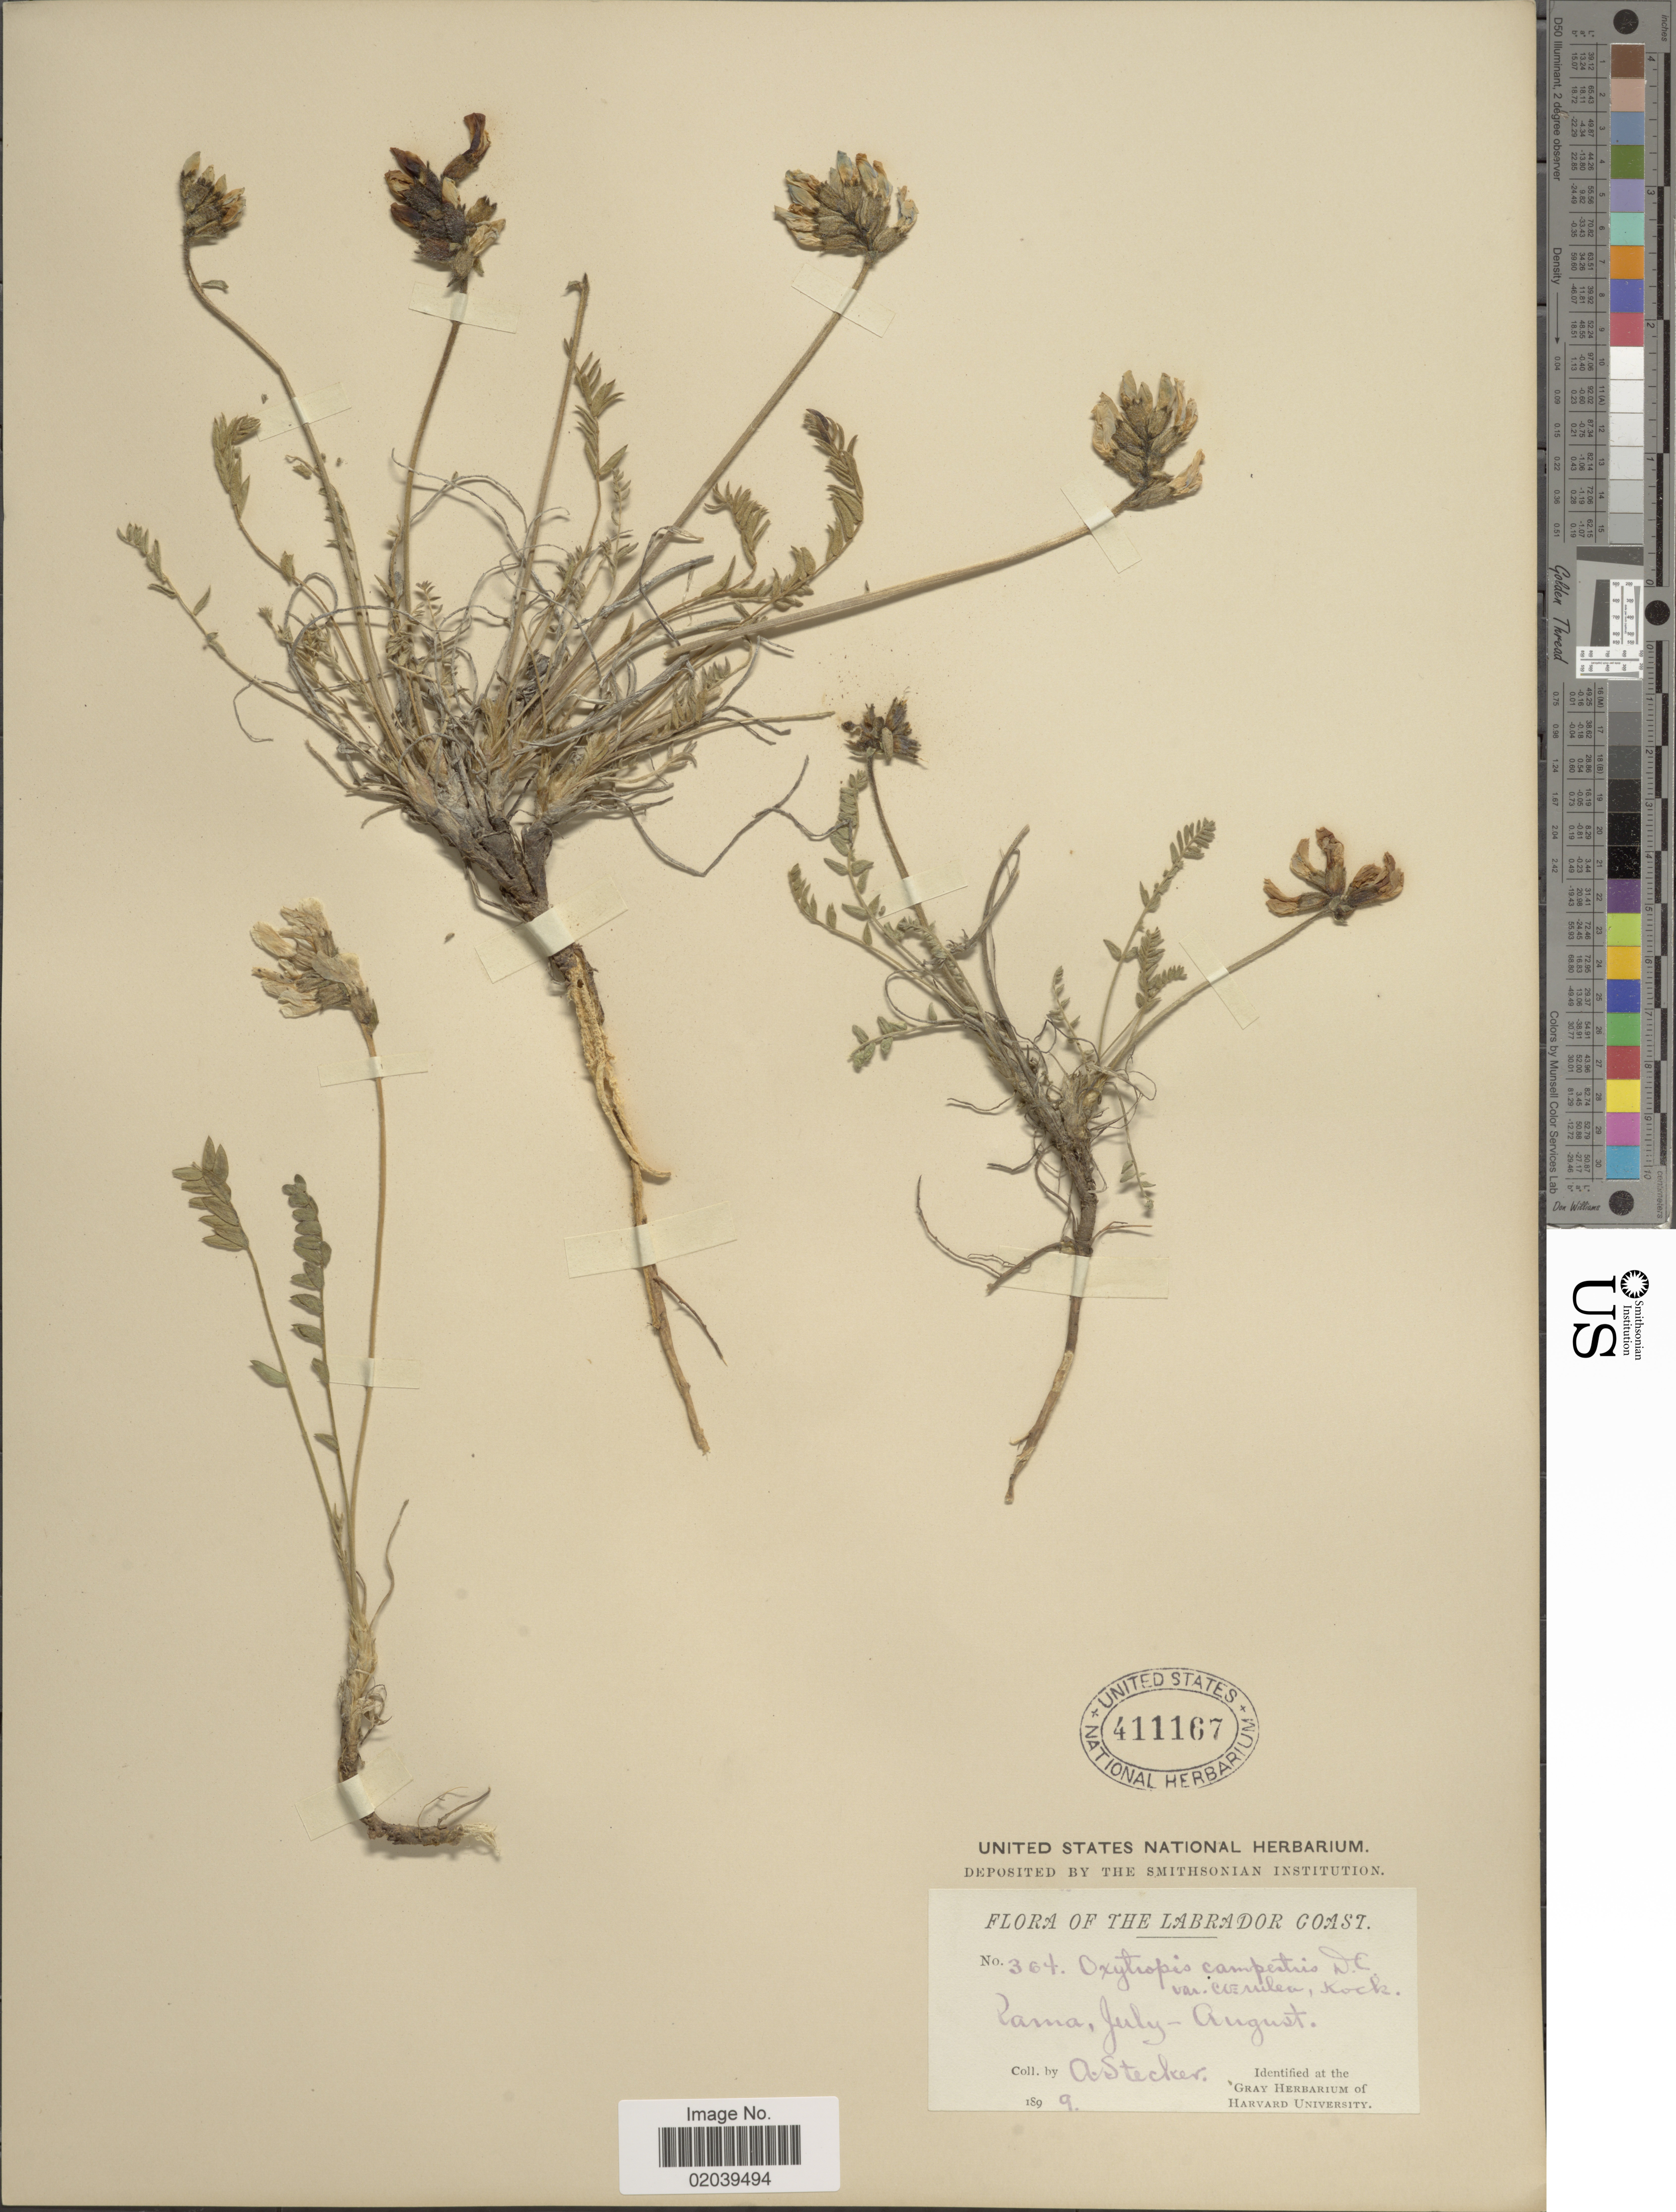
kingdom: Plantae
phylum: Tracheophyta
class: Magnoliopsida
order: Fabales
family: Fabaceae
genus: Oxytropis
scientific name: Oxytropis campestris var. terrae-novae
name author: (Fernald) Barneby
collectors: A. Stecker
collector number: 364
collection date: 1899-07/1899-08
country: Canada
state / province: Newfoundland and Labrador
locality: Labrador Coast. Rama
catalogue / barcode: US 411167